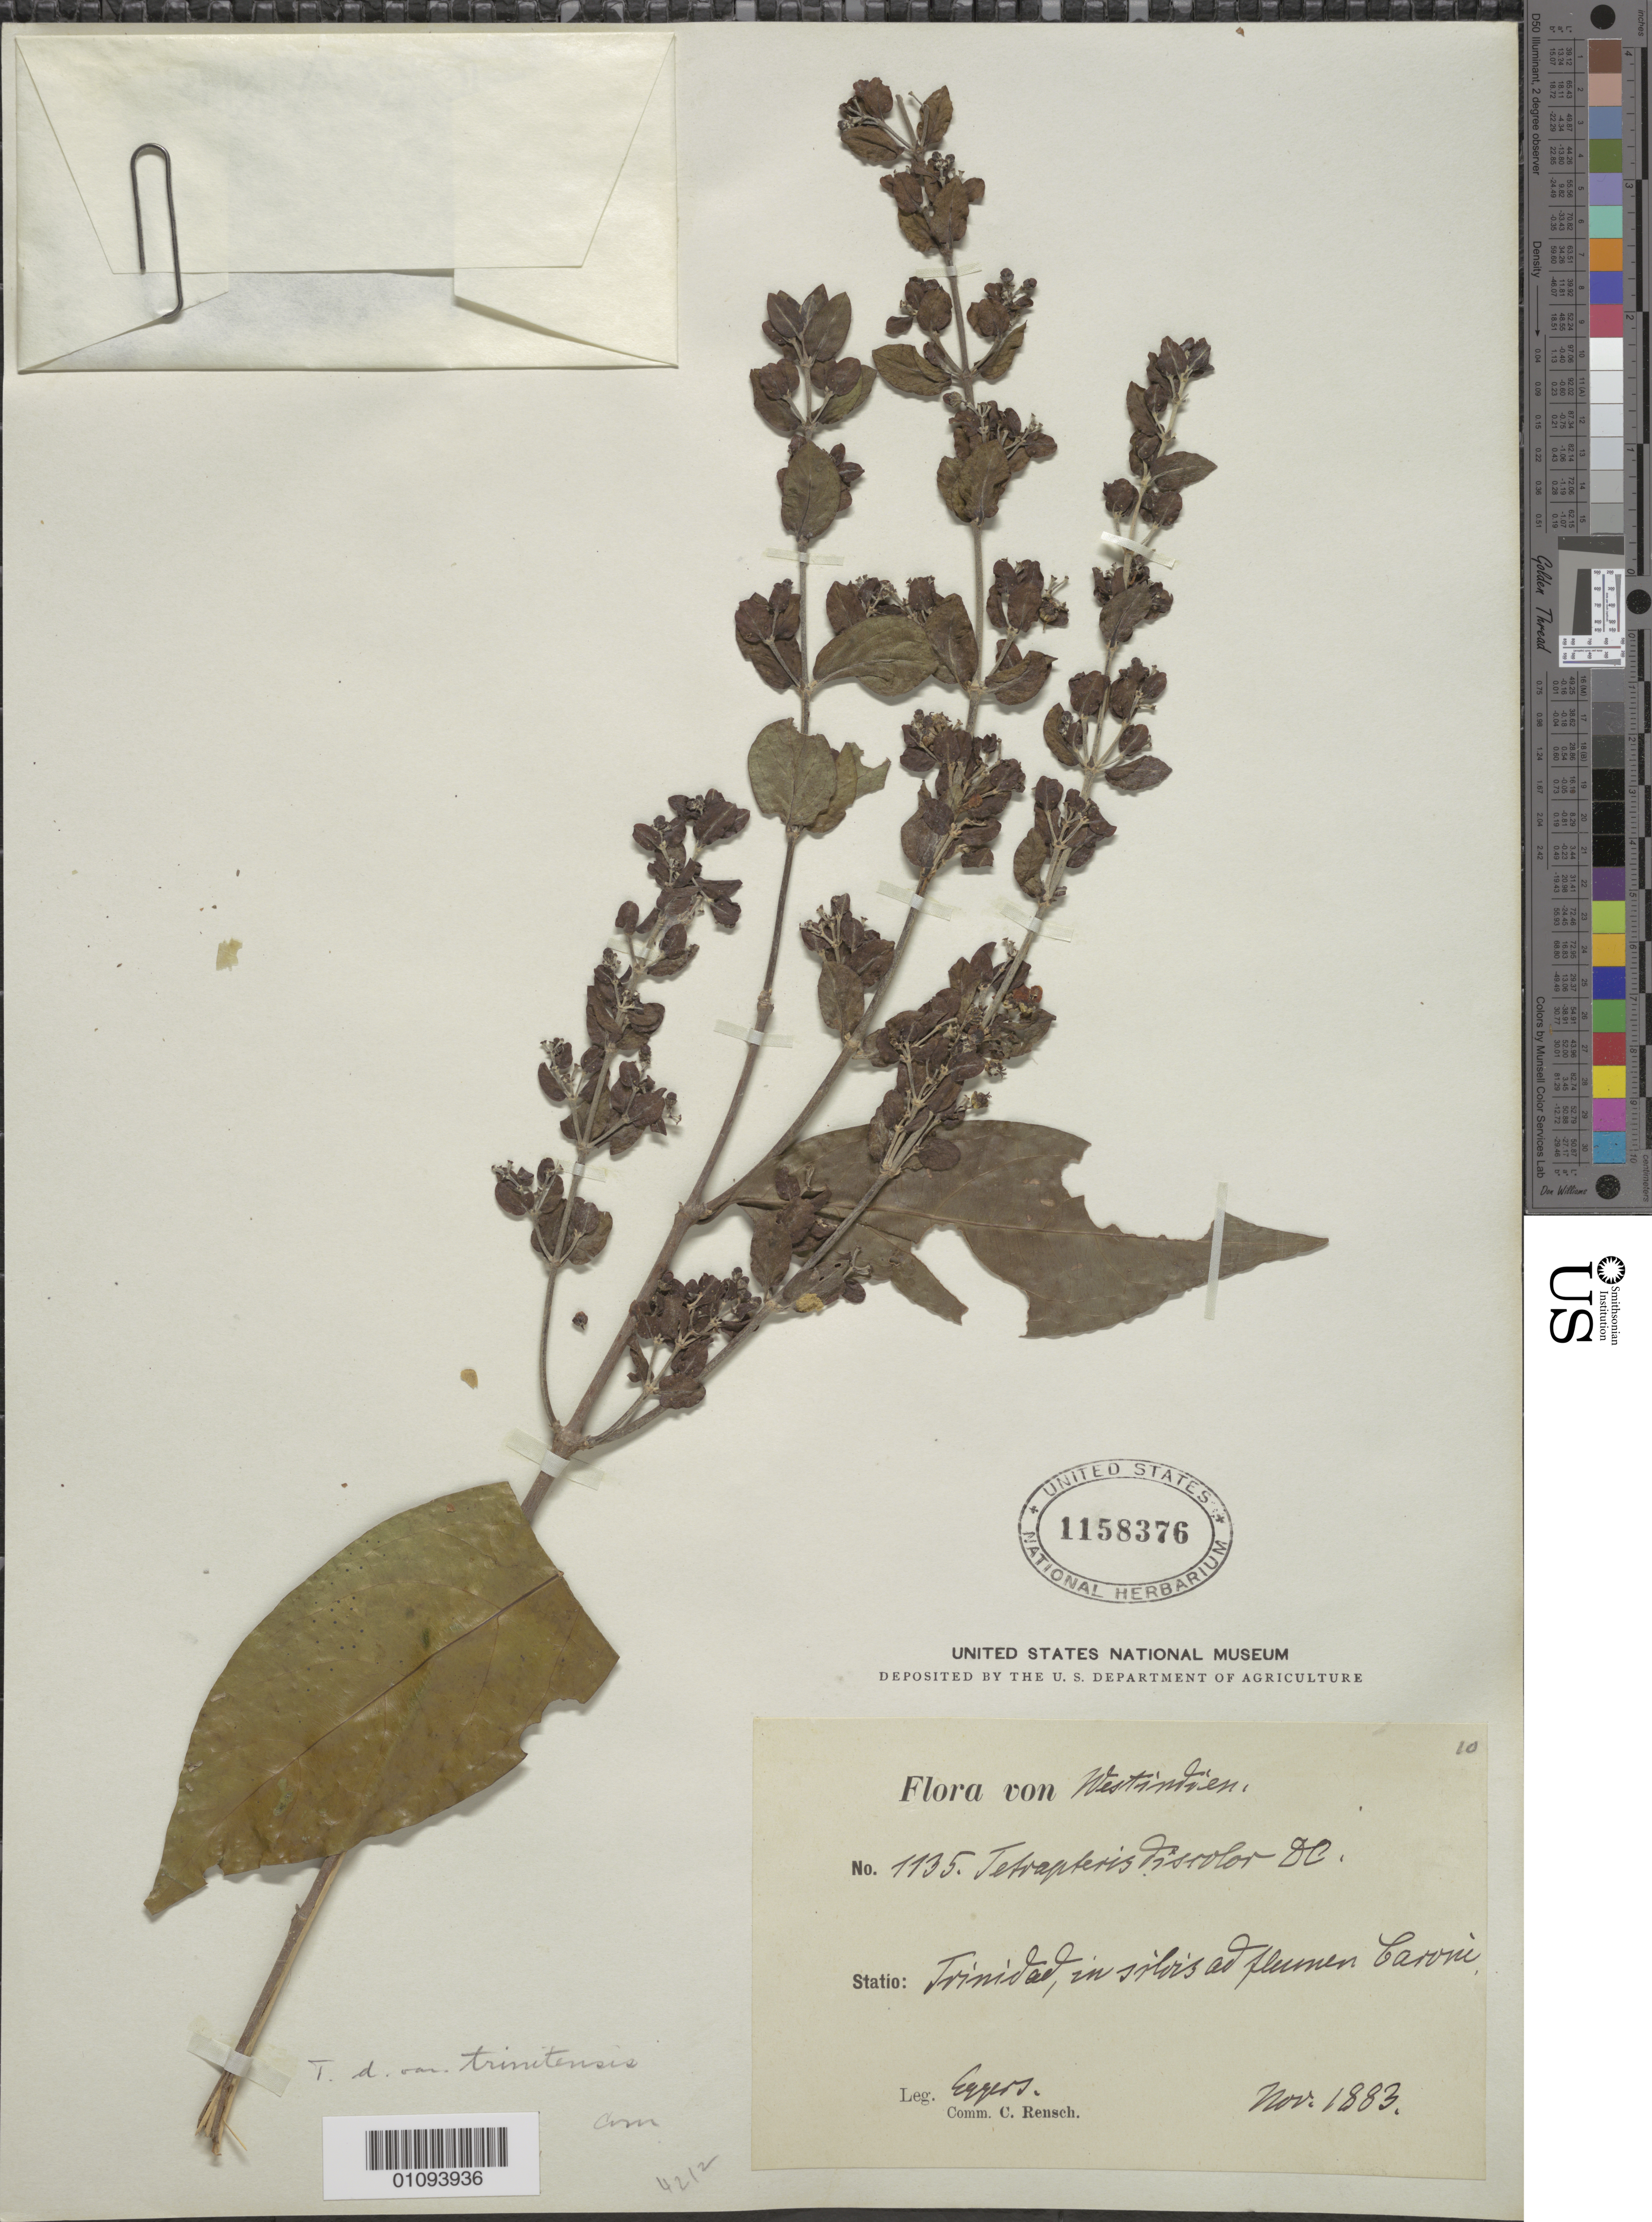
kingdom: Plantae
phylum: Tracheophyta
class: Magnoliopsida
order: Malpighiales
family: Malpighiaceae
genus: Tetrapterys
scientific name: Tetrapterys discolor var. trinitensis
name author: Nied.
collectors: H. F. A. von Eggers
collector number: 1135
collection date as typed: Nov 1883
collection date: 1883-11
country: Trinidad and Tobago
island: Trinidad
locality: Caroni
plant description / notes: Comm. C. Rensch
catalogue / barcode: US 1158376